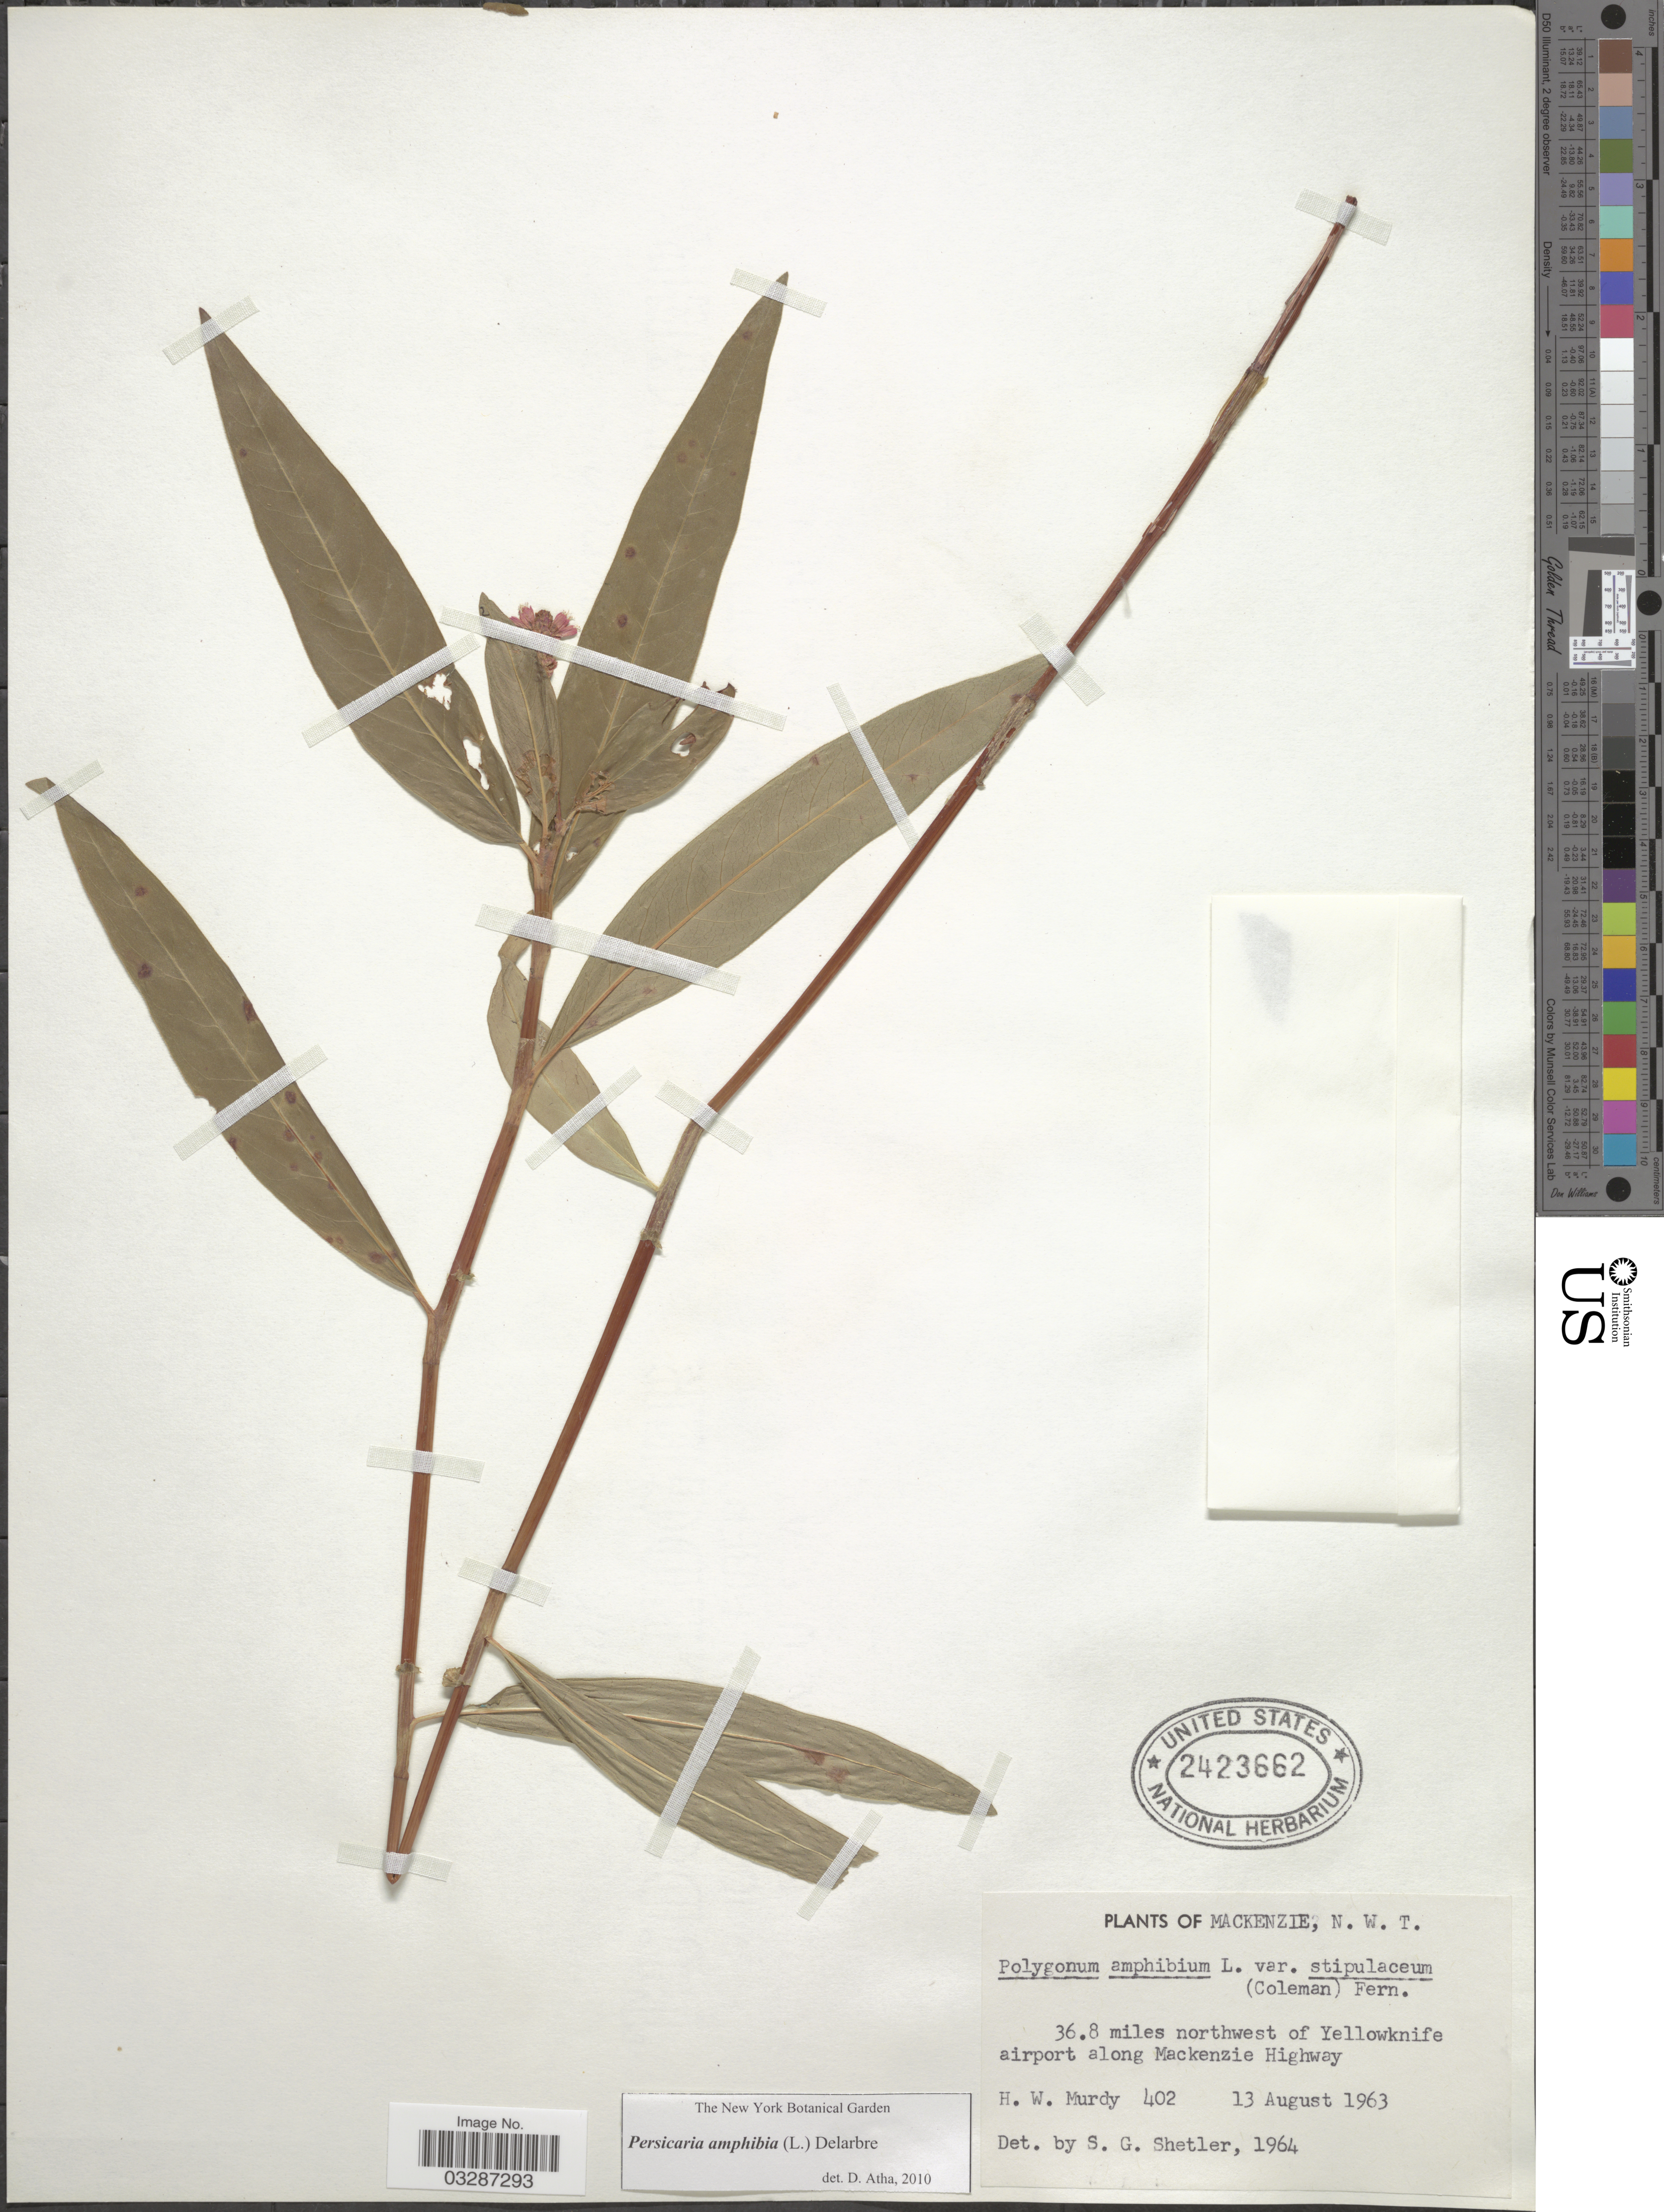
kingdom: Plantae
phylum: Tracheophyta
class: Magnoliopsida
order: Caryophyllales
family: Polygonaceae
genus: Persicaria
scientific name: Persicaria amphibia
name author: (L.) Delarbre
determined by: Atha, D. E.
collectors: H. Murdy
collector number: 402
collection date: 1963-08-13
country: Canada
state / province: Northwest Territories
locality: Mackenzie. 36.8 miles northwest of Yellowknife airport along Mackenzie Highway.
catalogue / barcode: US 2423662